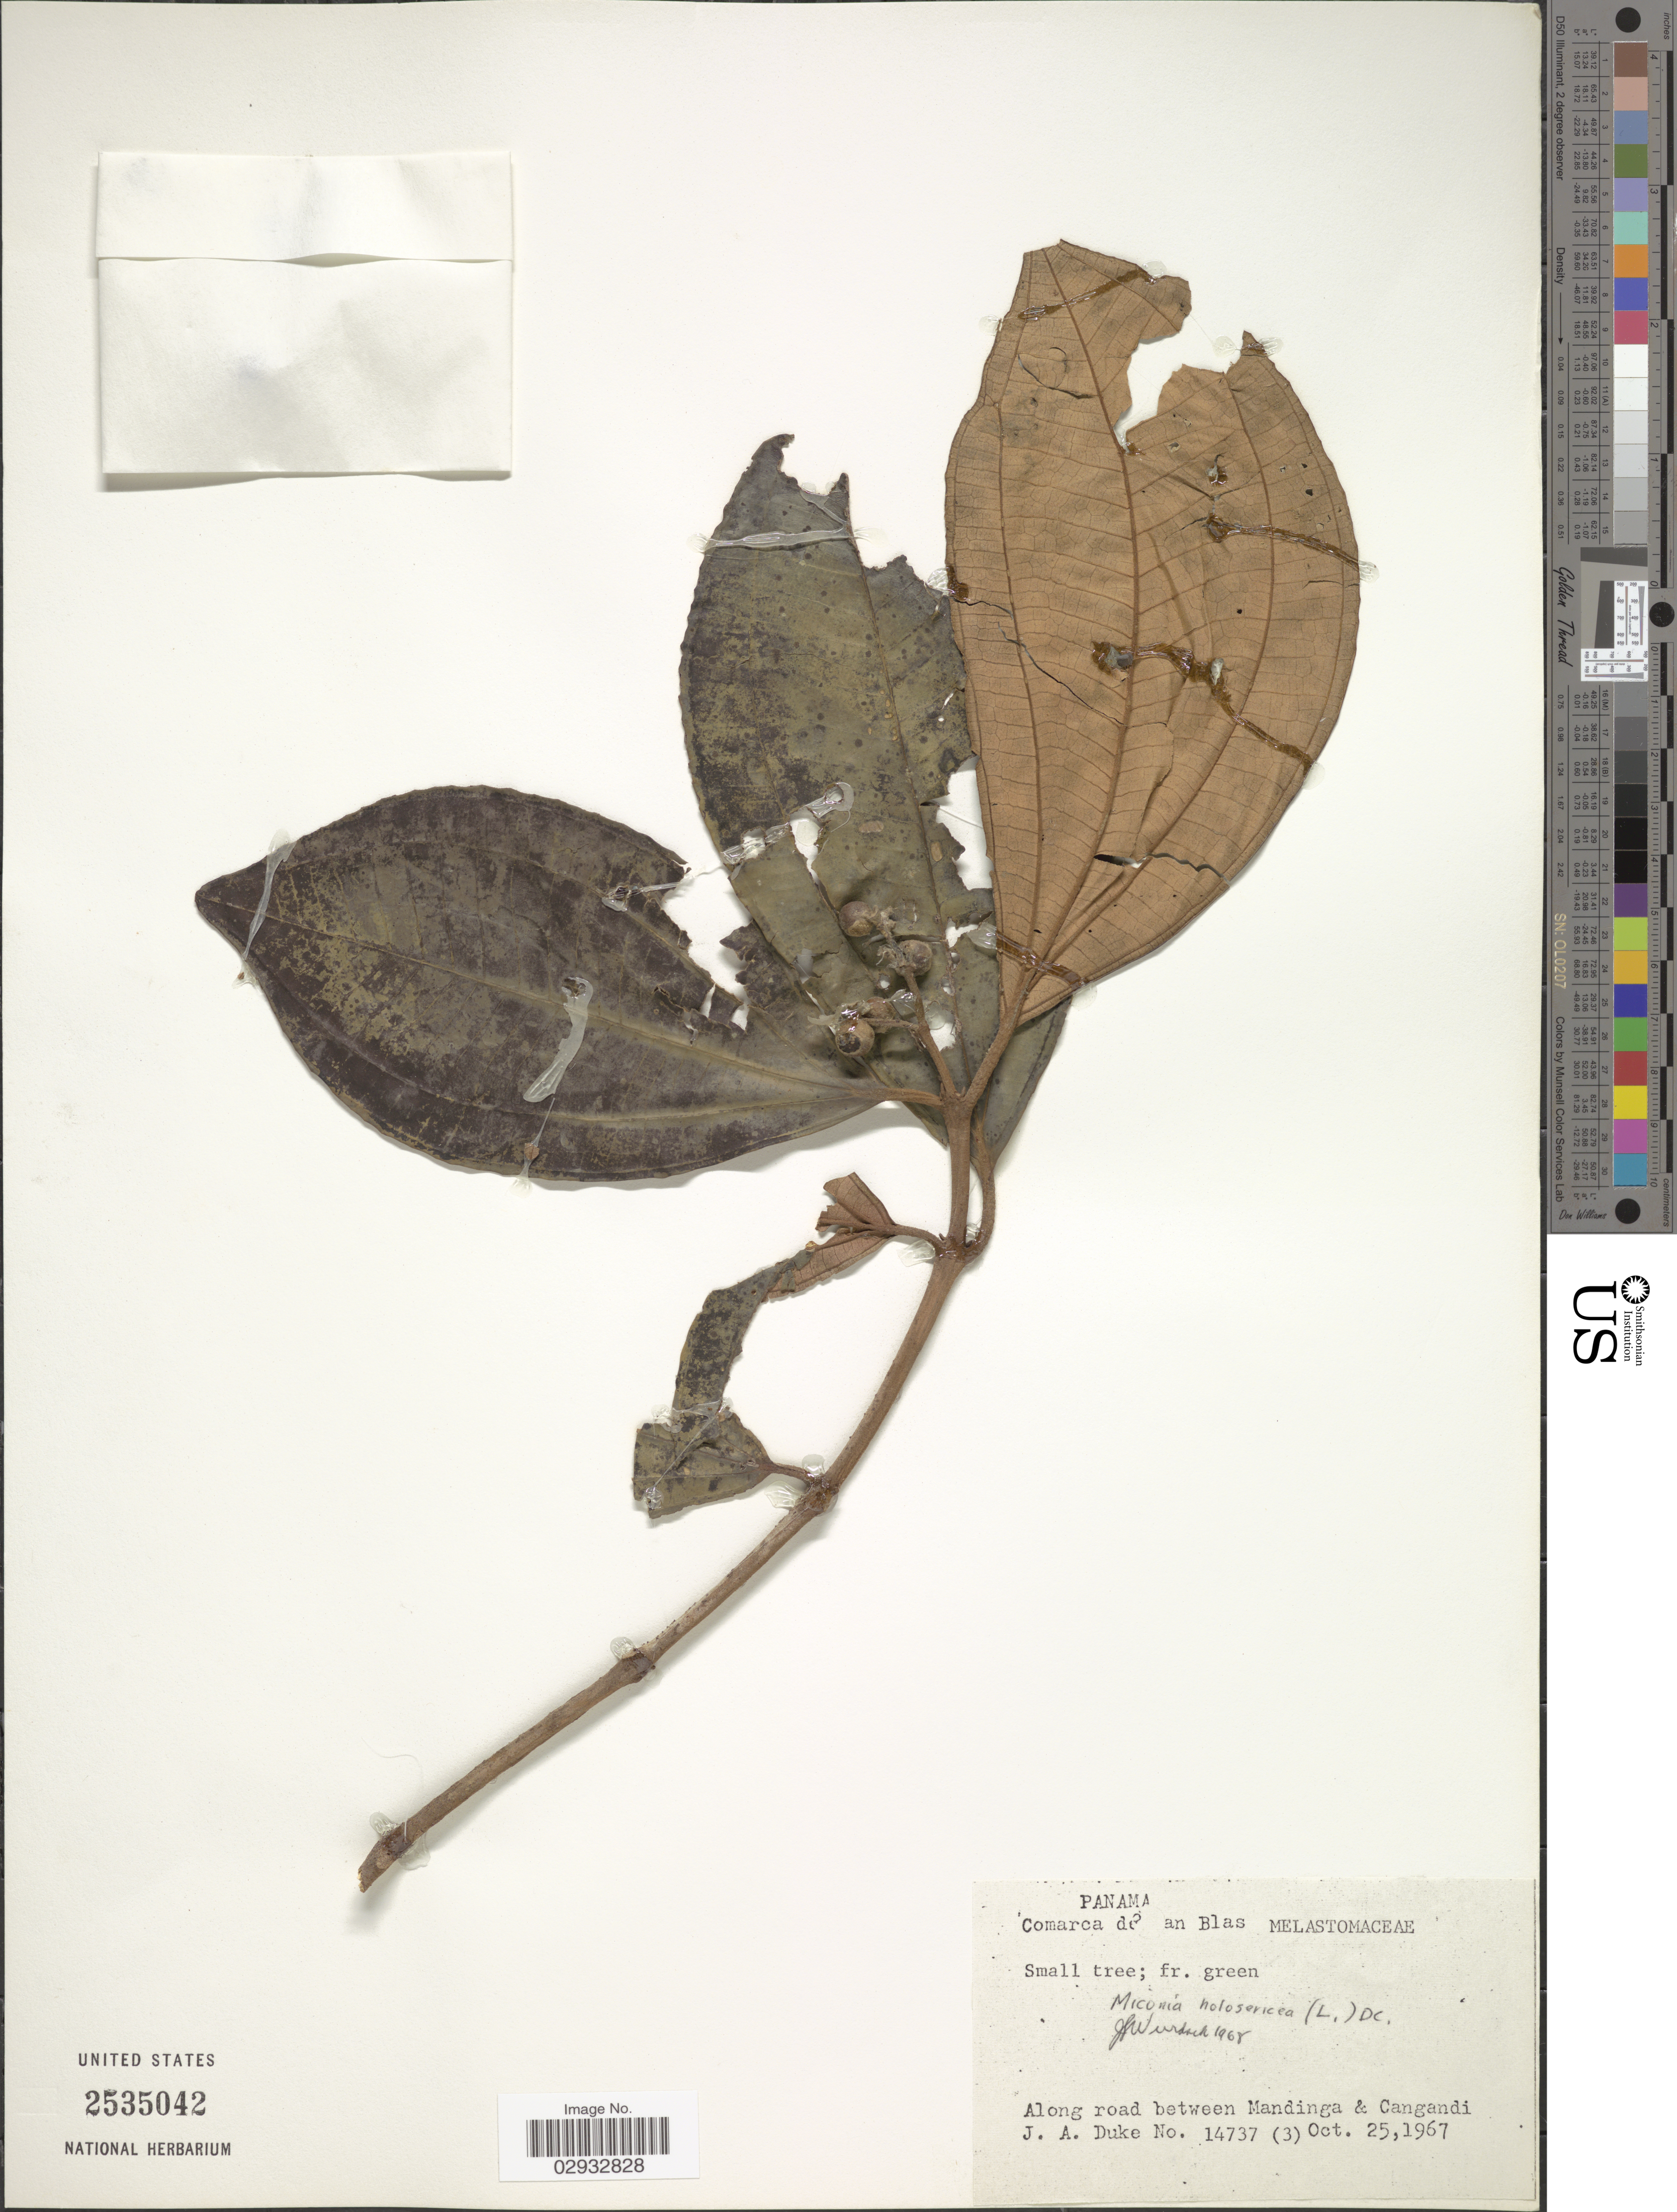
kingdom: Plantae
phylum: Tracheophyta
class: Magnoliopsida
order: Myrtales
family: Melastomataceae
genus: Miconia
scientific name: Miconia holosericea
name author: (L.) DC.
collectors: J. A. Duke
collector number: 14737 (3)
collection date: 1967-10-25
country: Panama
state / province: Kuna Yala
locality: Comarca de San Blas. Along road between Mandinga & Cangandi.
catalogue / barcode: US 2535042